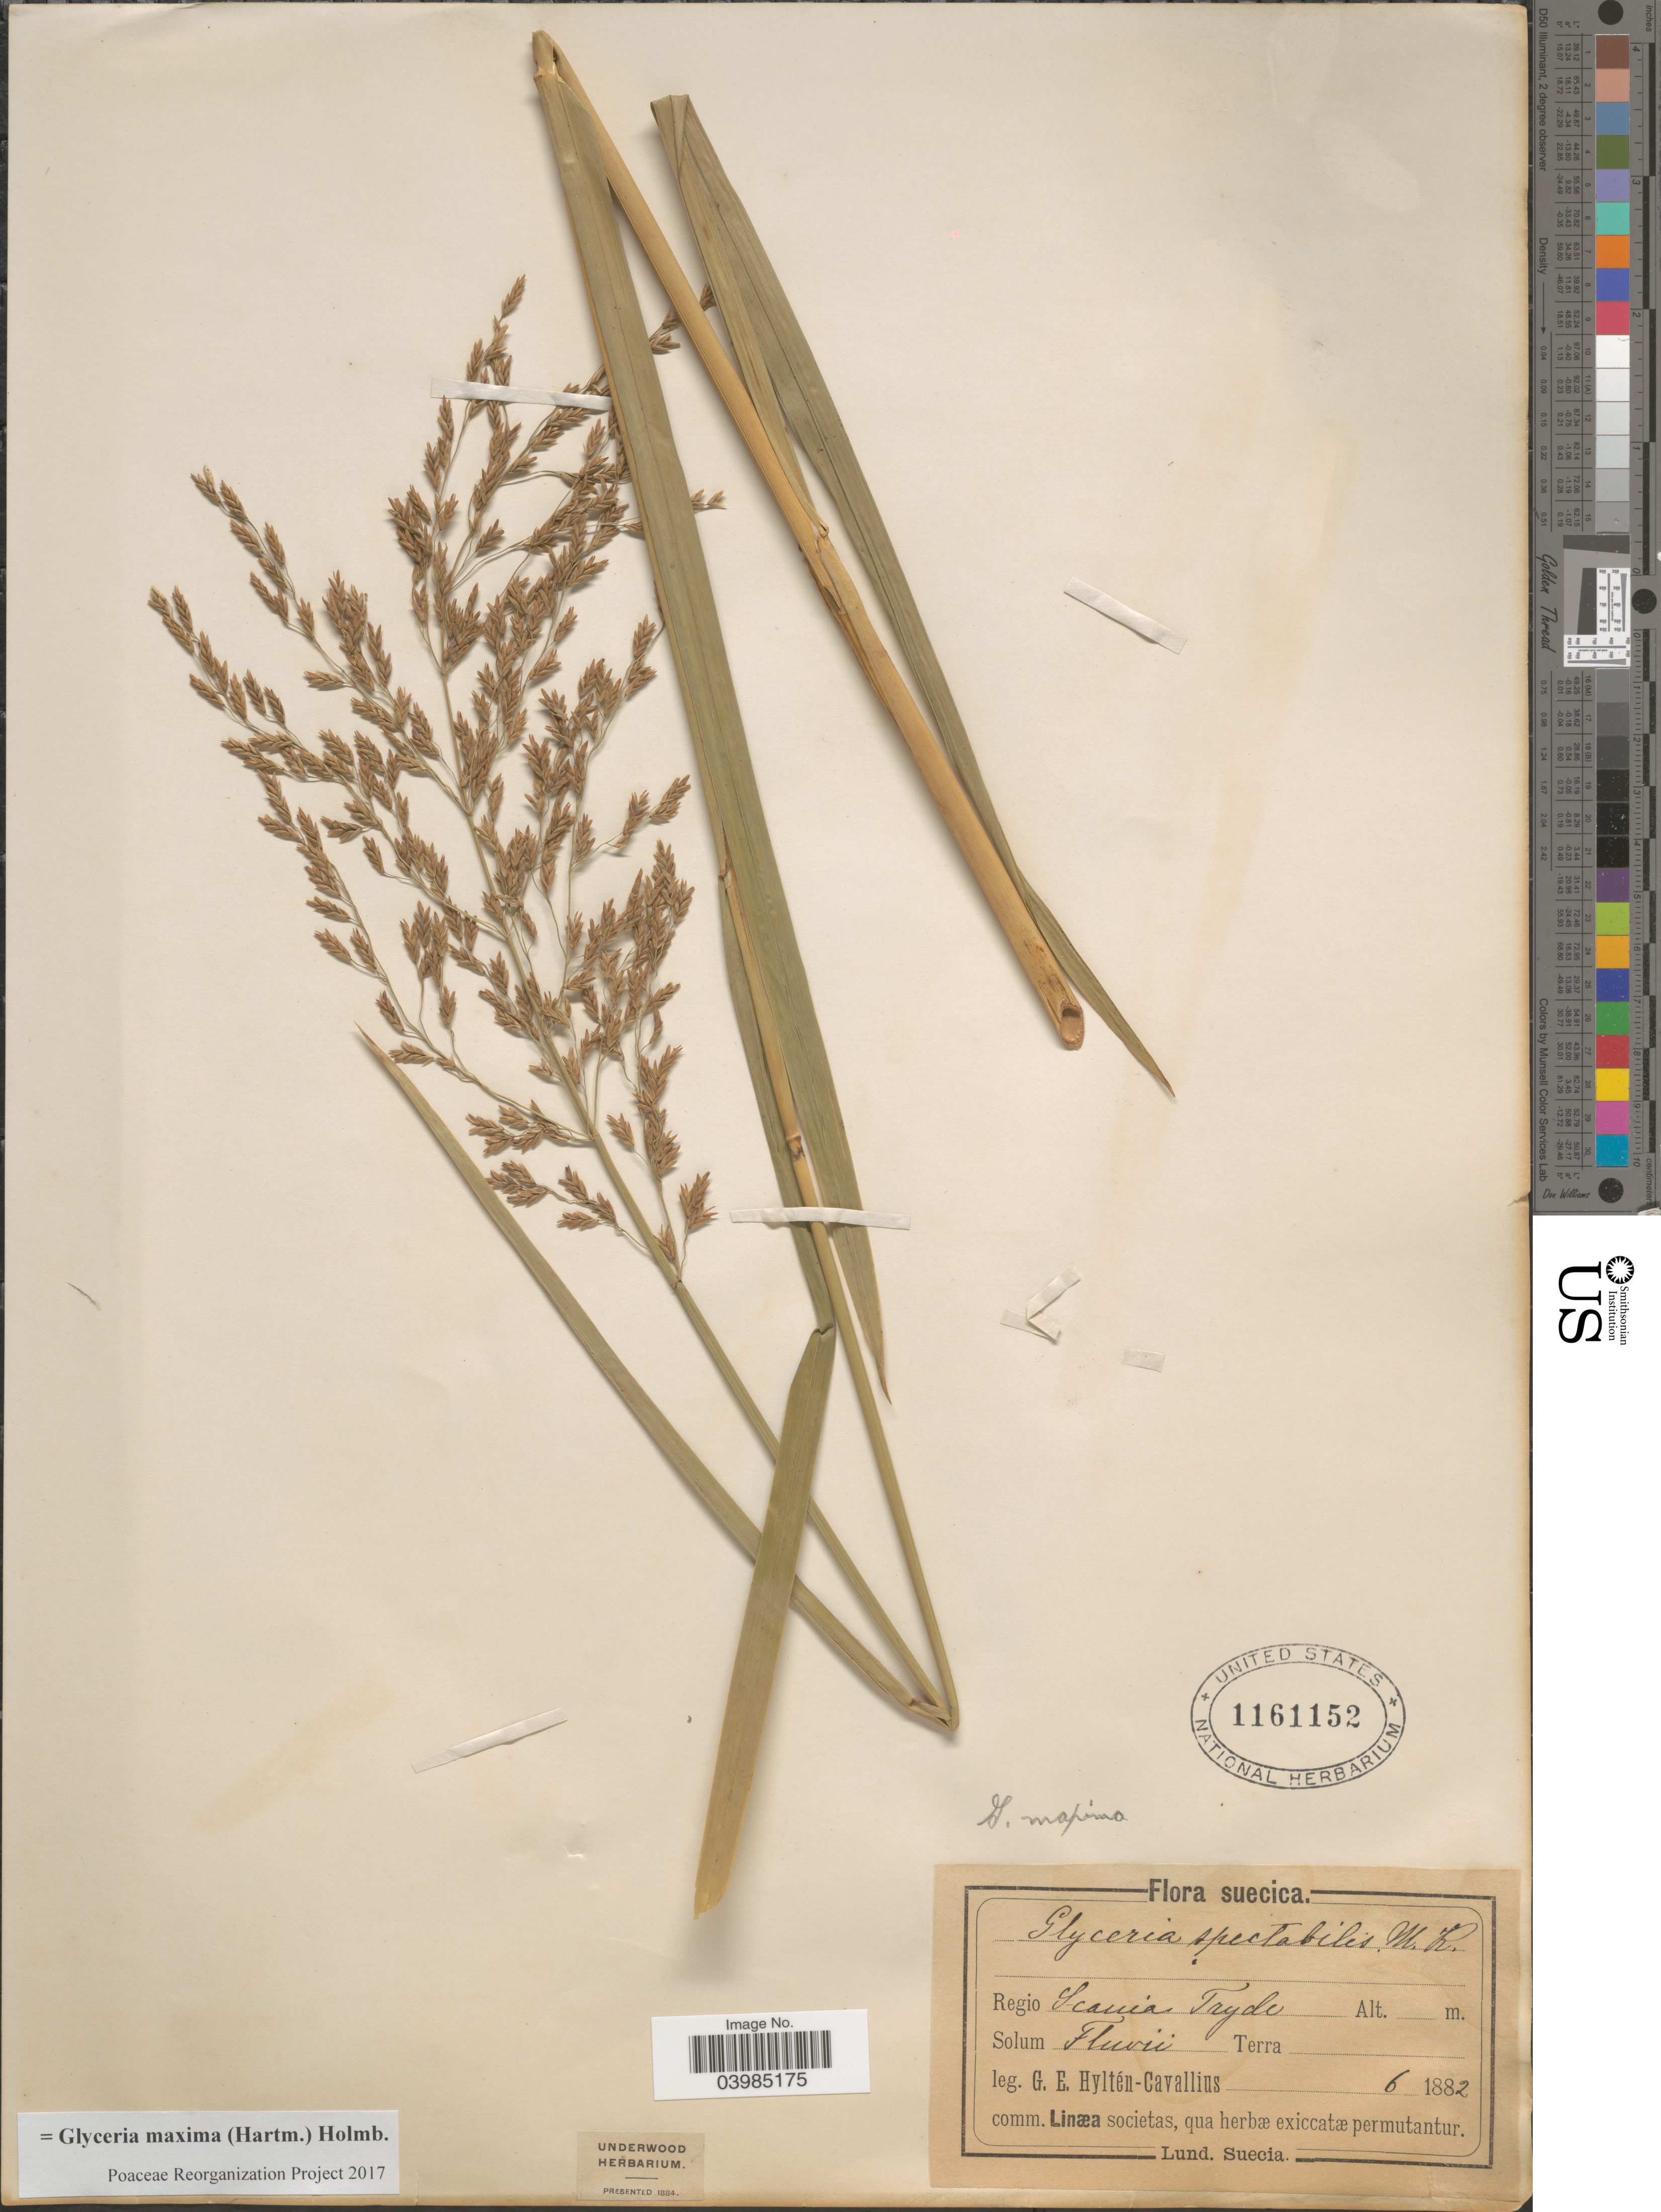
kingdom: Plantae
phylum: Tracheophyta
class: Liliopsida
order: Poales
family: Poaceae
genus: Glyceria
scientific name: Glyceria maxima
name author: (Hartm.) Holmb.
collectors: G. Hyltén-Cavallius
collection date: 1882-06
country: Sweden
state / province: Skåne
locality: Suecica. Regio Scania Tryde.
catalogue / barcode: US 1161152